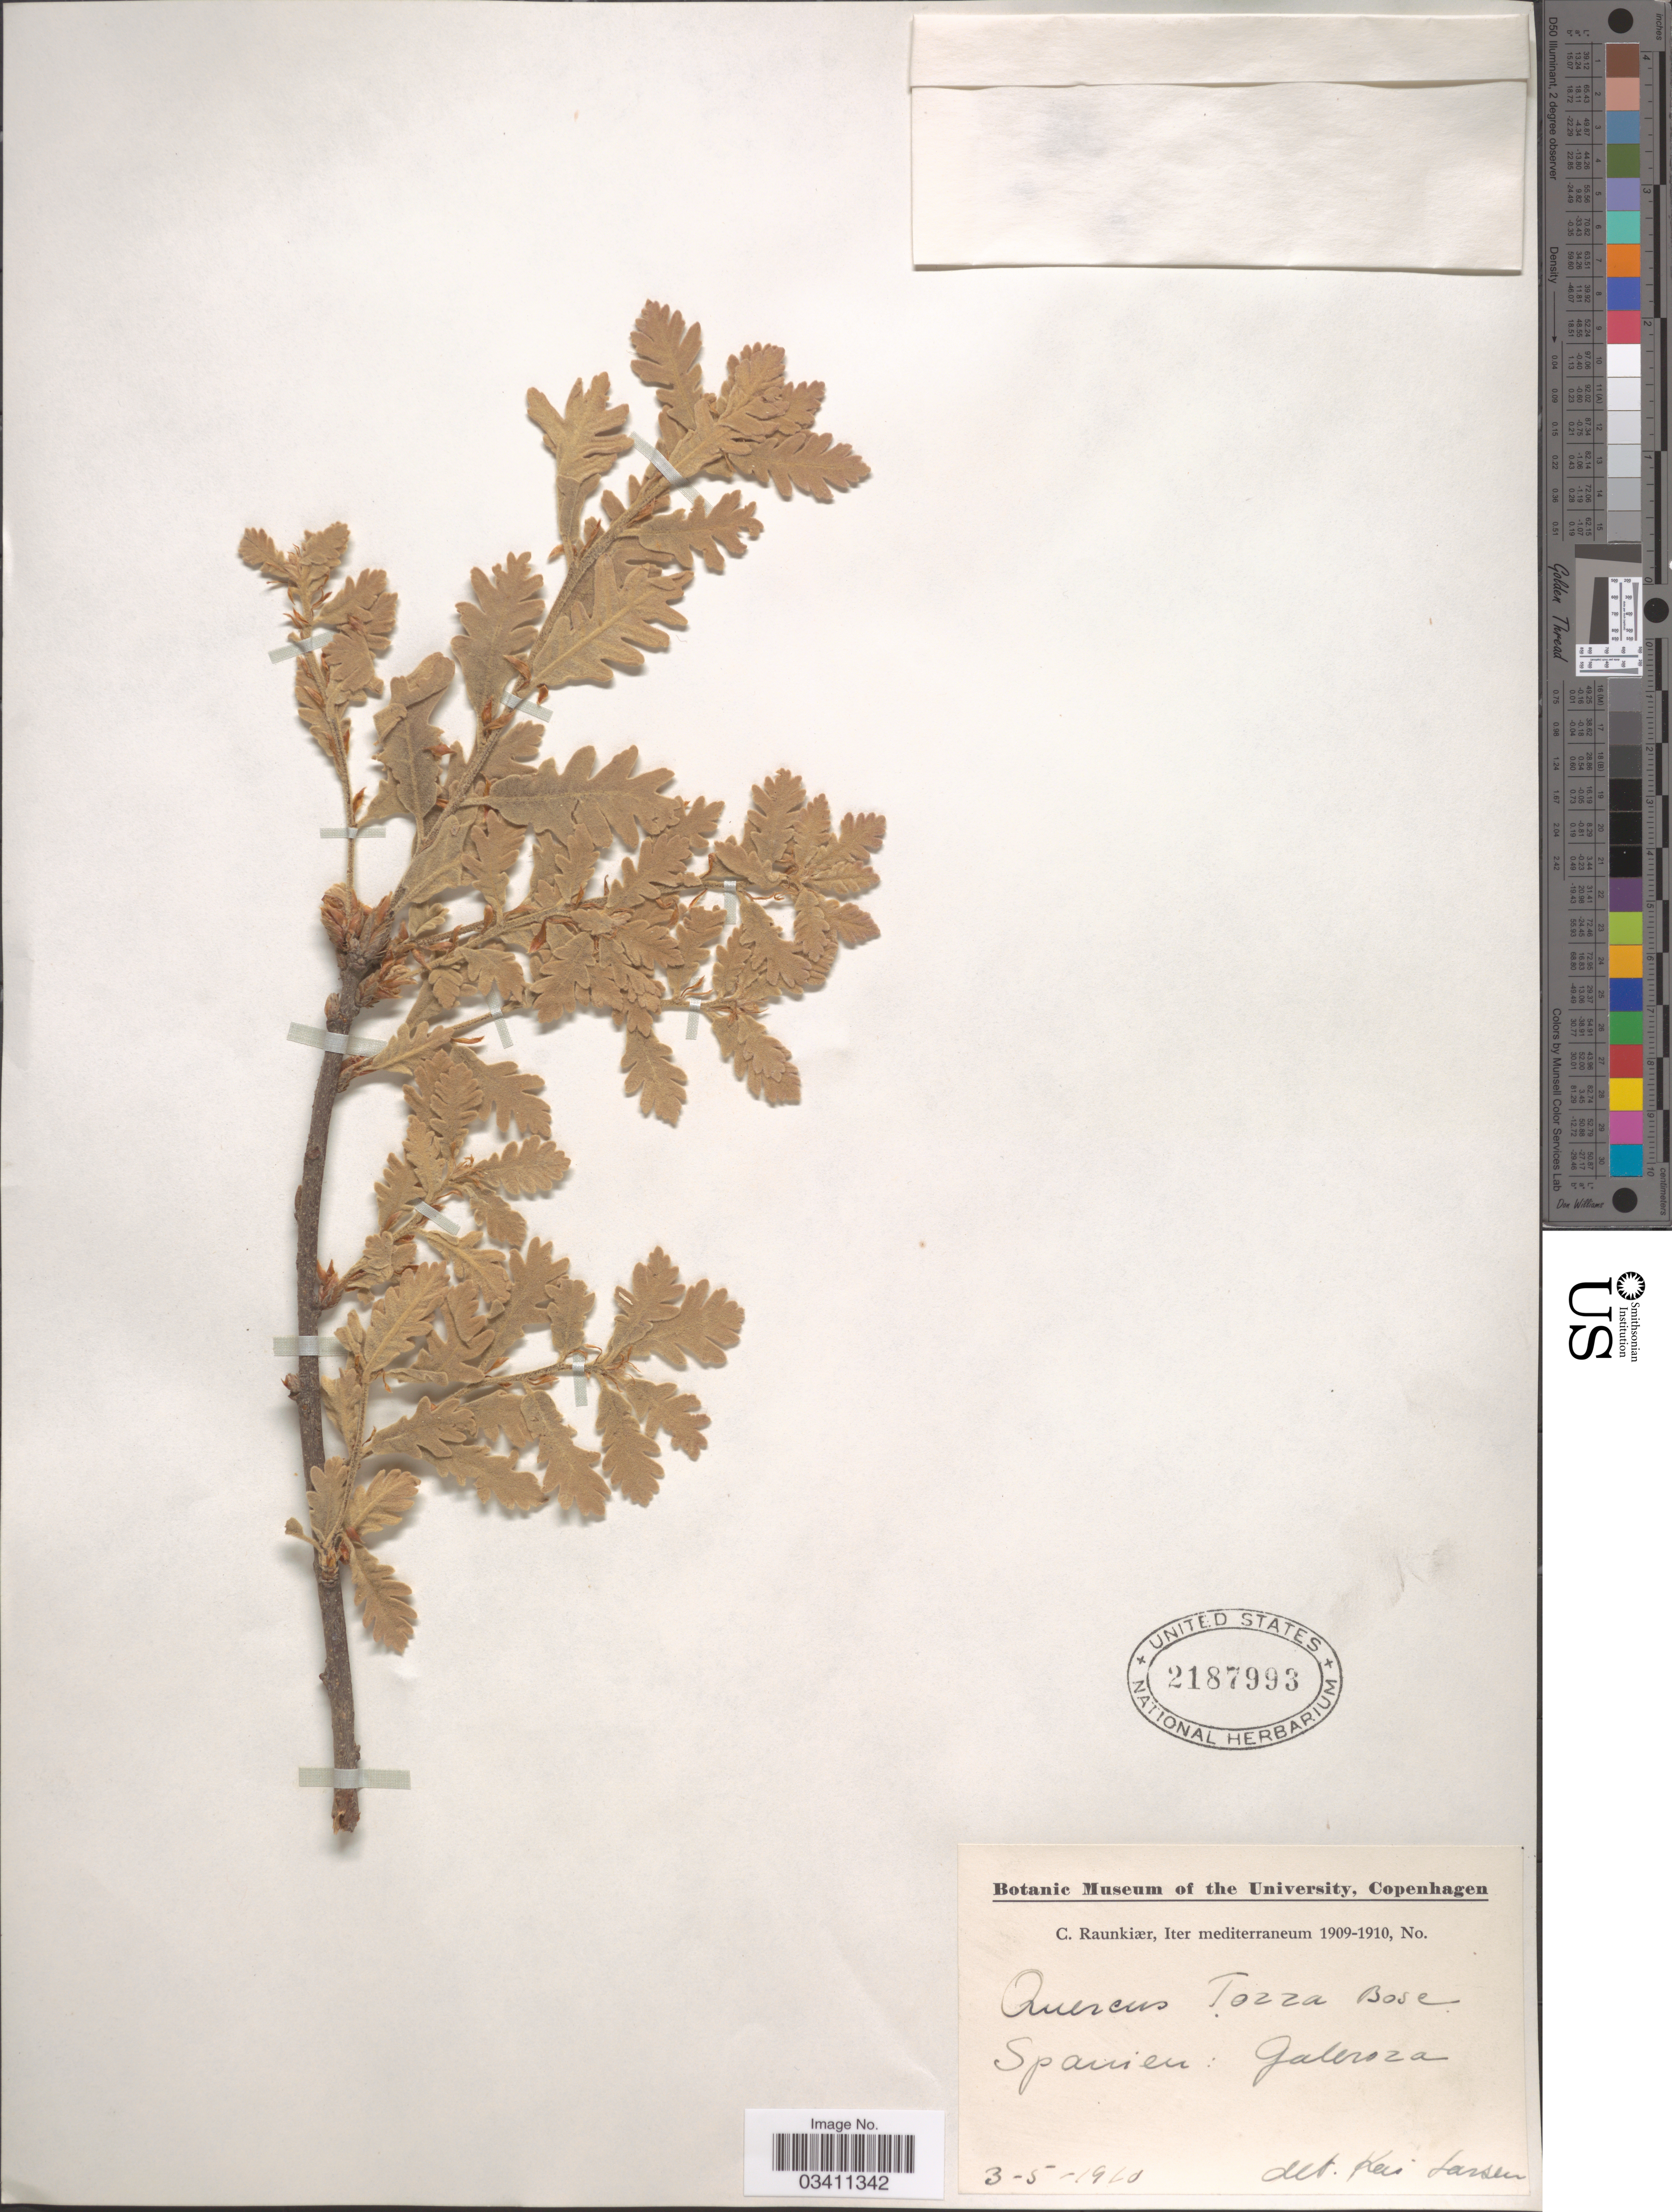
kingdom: Plantae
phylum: Tracheophyta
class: Magnoliopsida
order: Fagales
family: Fagaceae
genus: Quercus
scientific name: Quercus toza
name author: Bastard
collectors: C. Raunkiær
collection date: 1910-05-03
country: Spain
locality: Mediterraneum. Galeroza.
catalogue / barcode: US 2187993